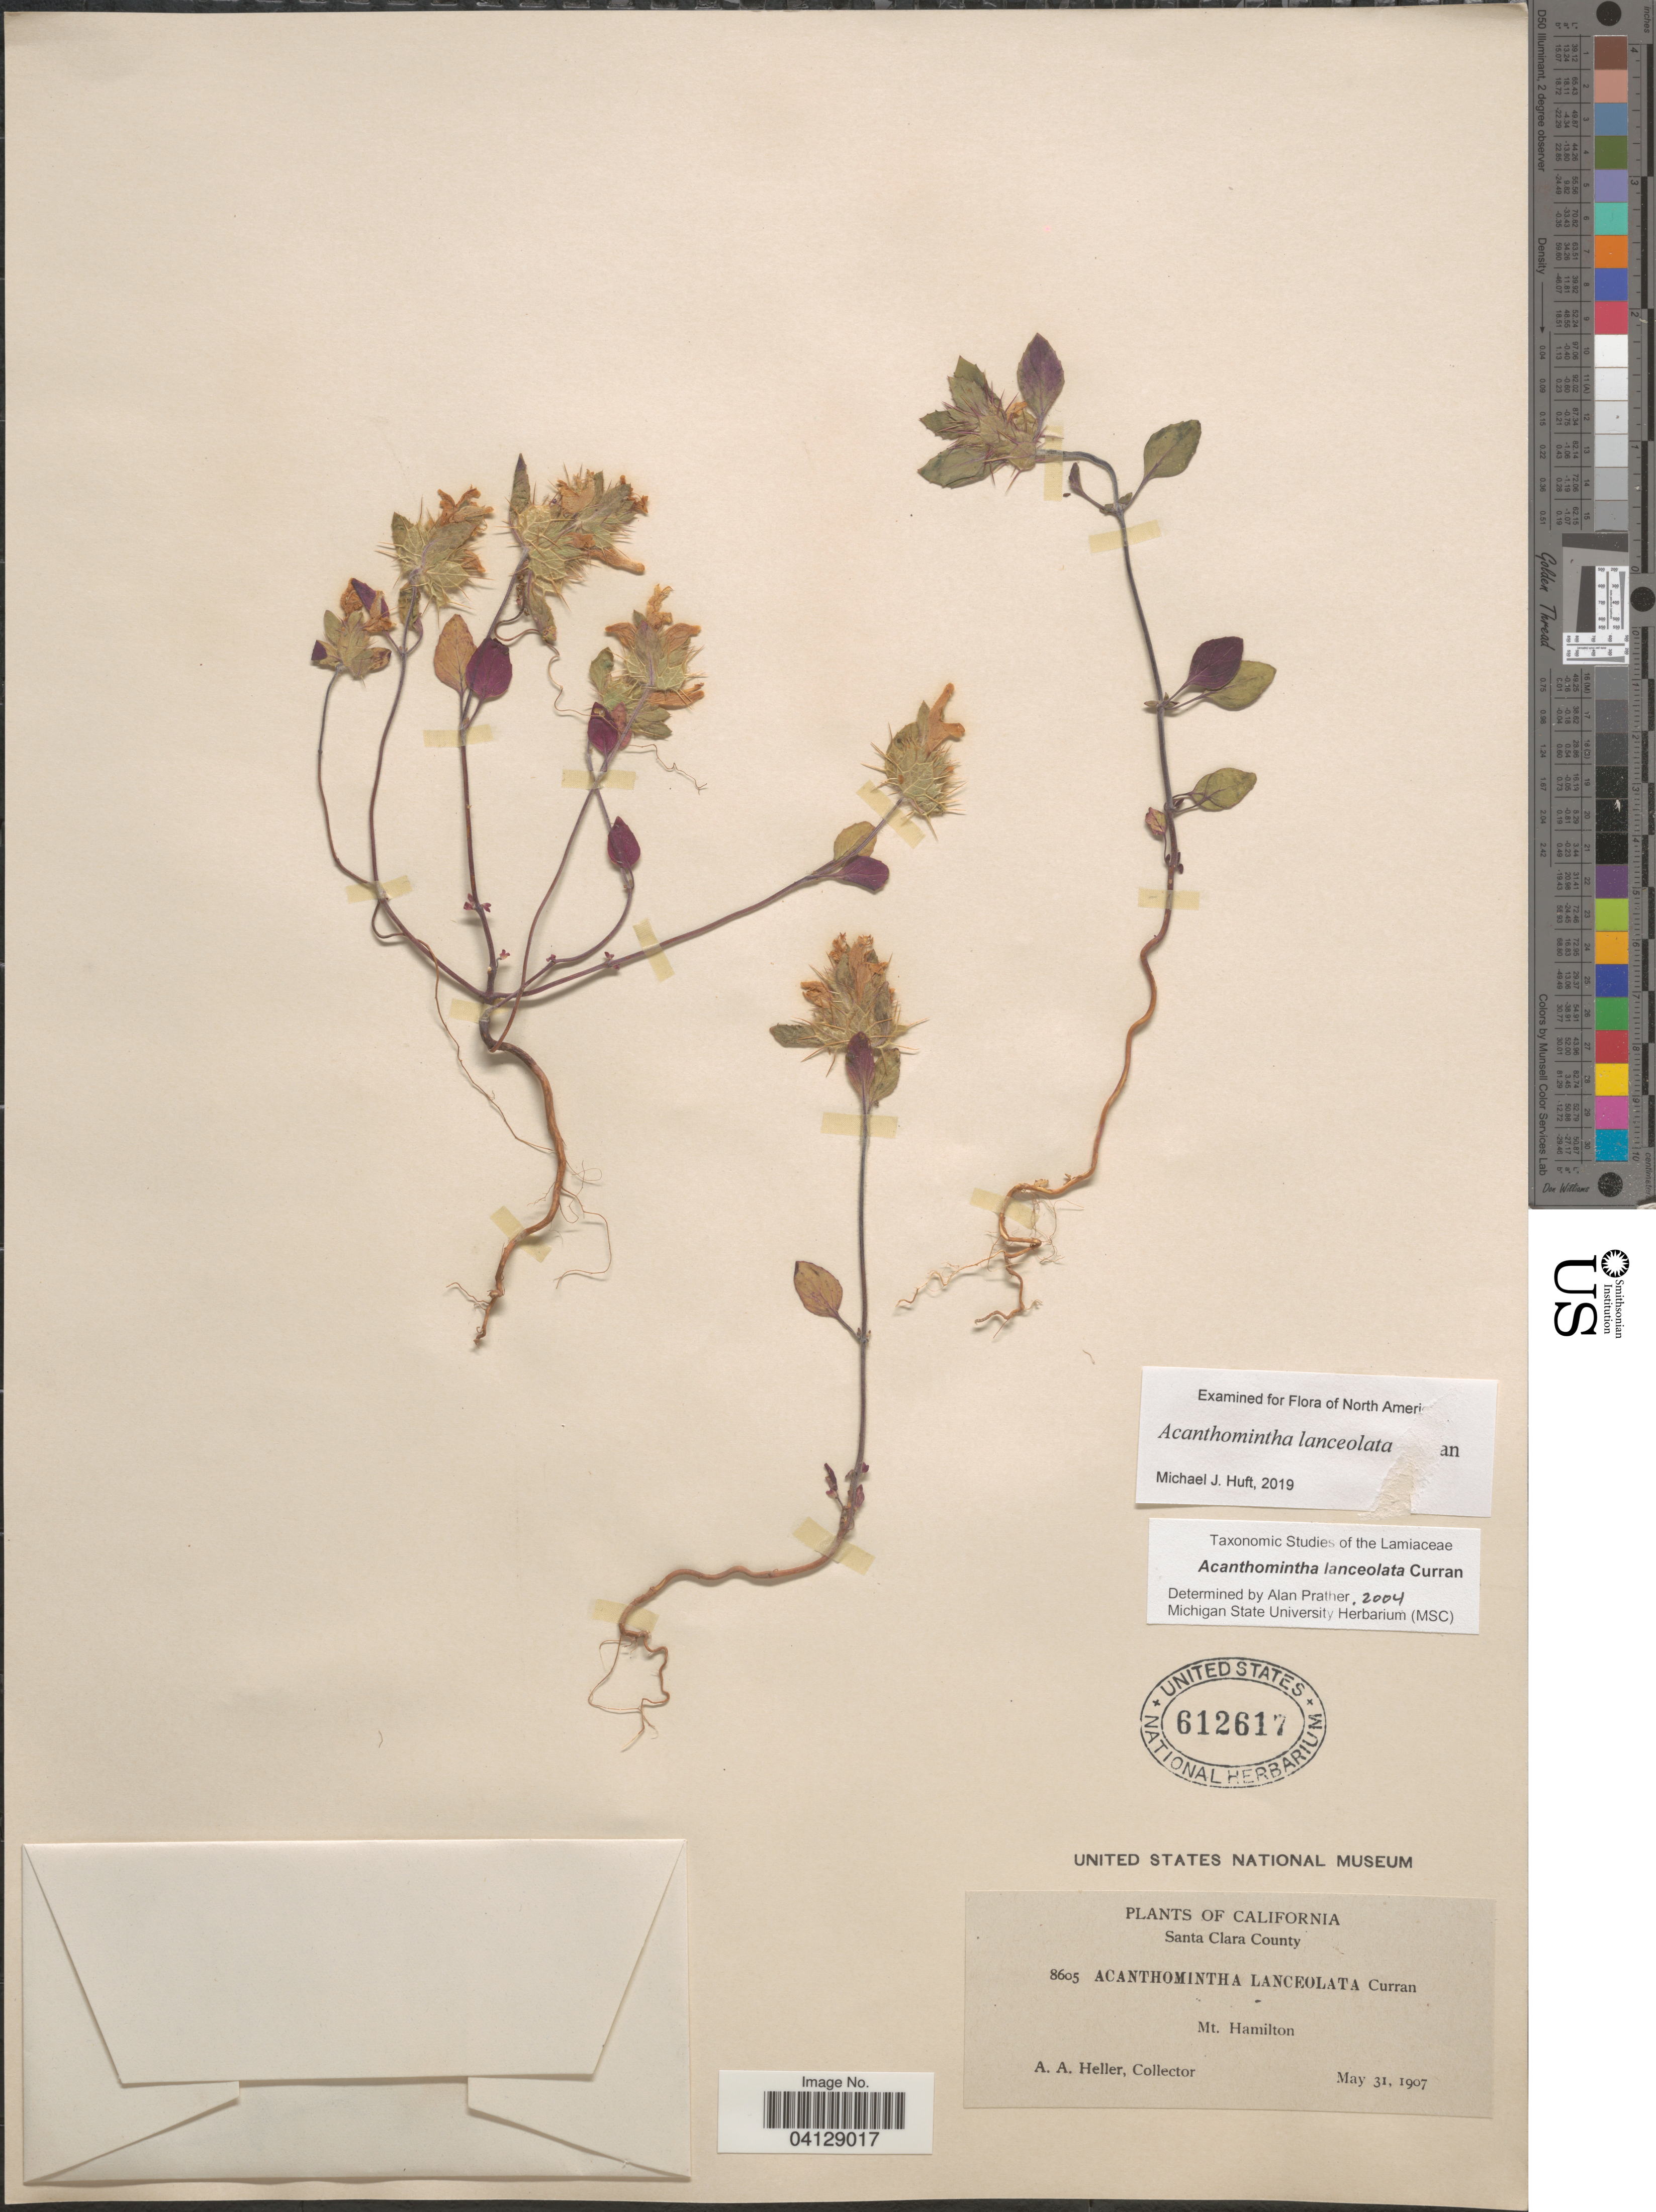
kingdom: Plantae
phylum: Tracheophyta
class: Magnoliopsida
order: Lamiales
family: Lamiaceae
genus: Acanthomintha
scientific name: Acanthomintha lanceolata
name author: Curran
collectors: A. A. Heller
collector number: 8605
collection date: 1907-05-31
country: United States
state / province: California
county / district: Santa Clara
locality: Santa Clara County. Mt. Hamilton.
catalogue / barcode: US 612617